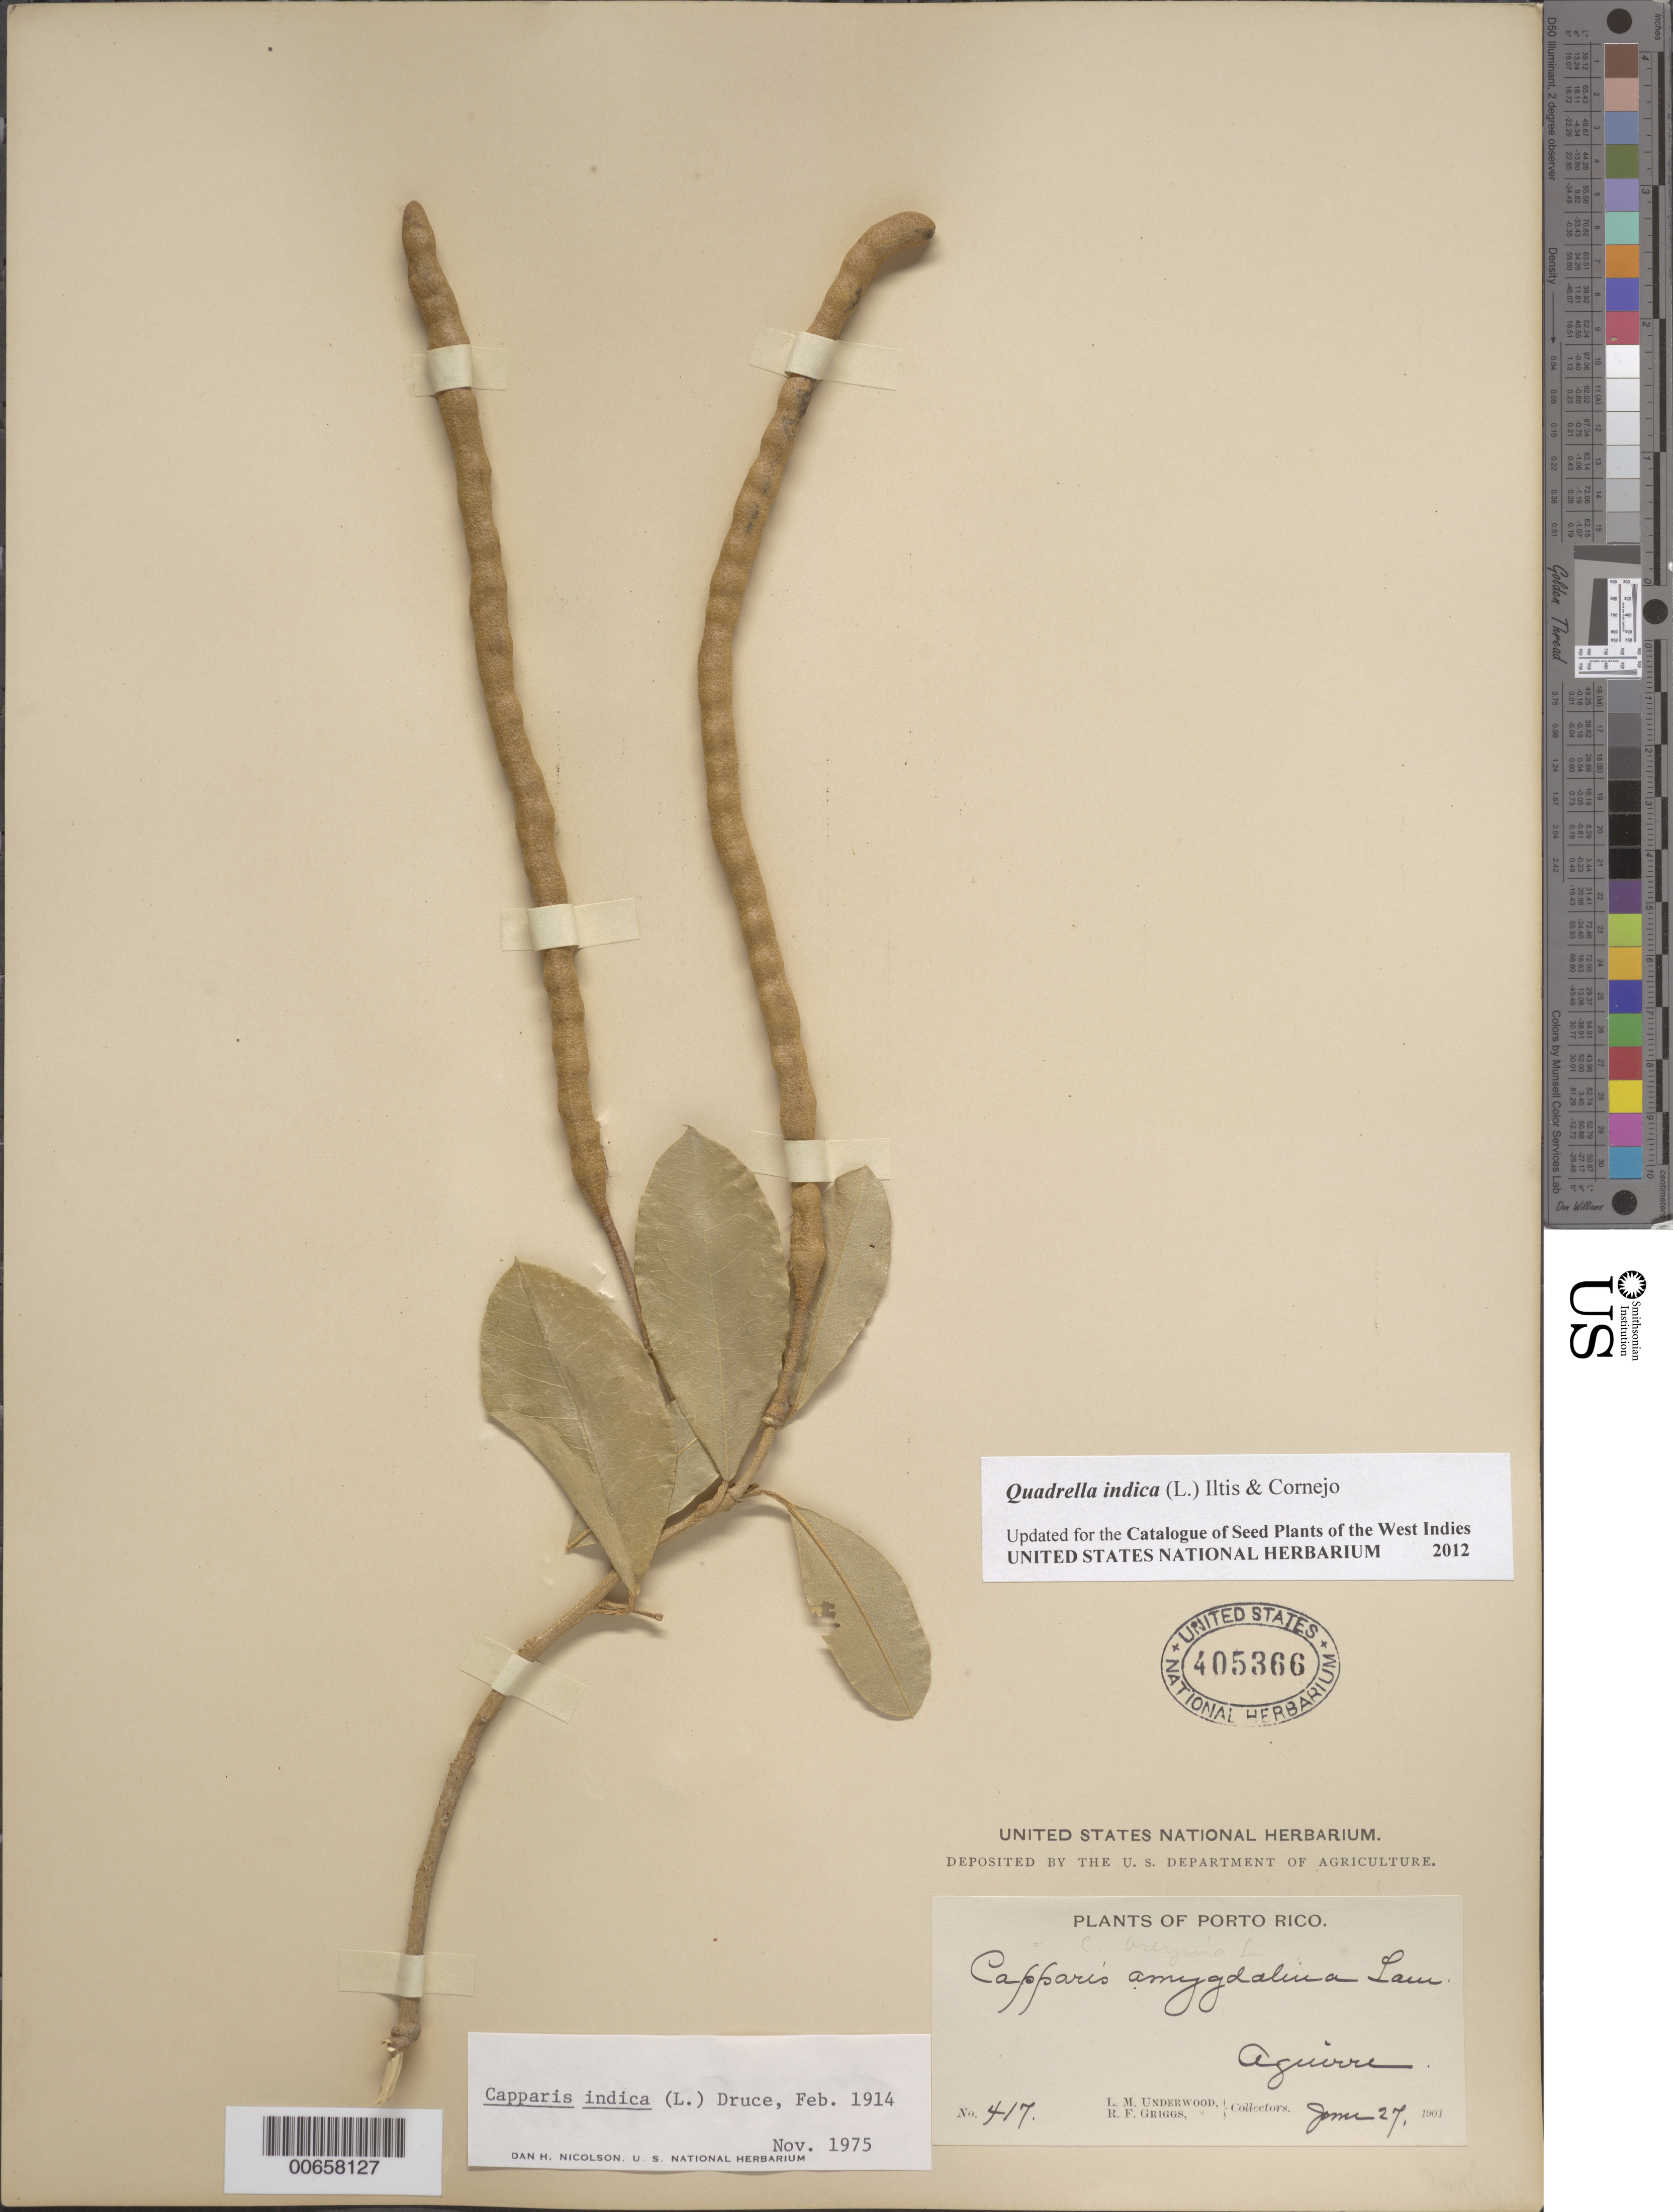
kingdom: Plantae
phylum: Tracheophyta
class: Magnoliopsida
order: Brassicales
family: Capparaceae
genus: Capparis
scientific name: Capparis indica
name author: (L.) Fawc. & Rendle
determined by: Nicolson, Dan H.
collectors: L. M. Underwood & R. F. Griggs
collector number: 417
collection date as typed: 27 Jun 1901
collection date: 1901-06-27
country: Puerto Rico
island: Greater Antilles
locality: Aguirre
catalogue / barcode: US 405366